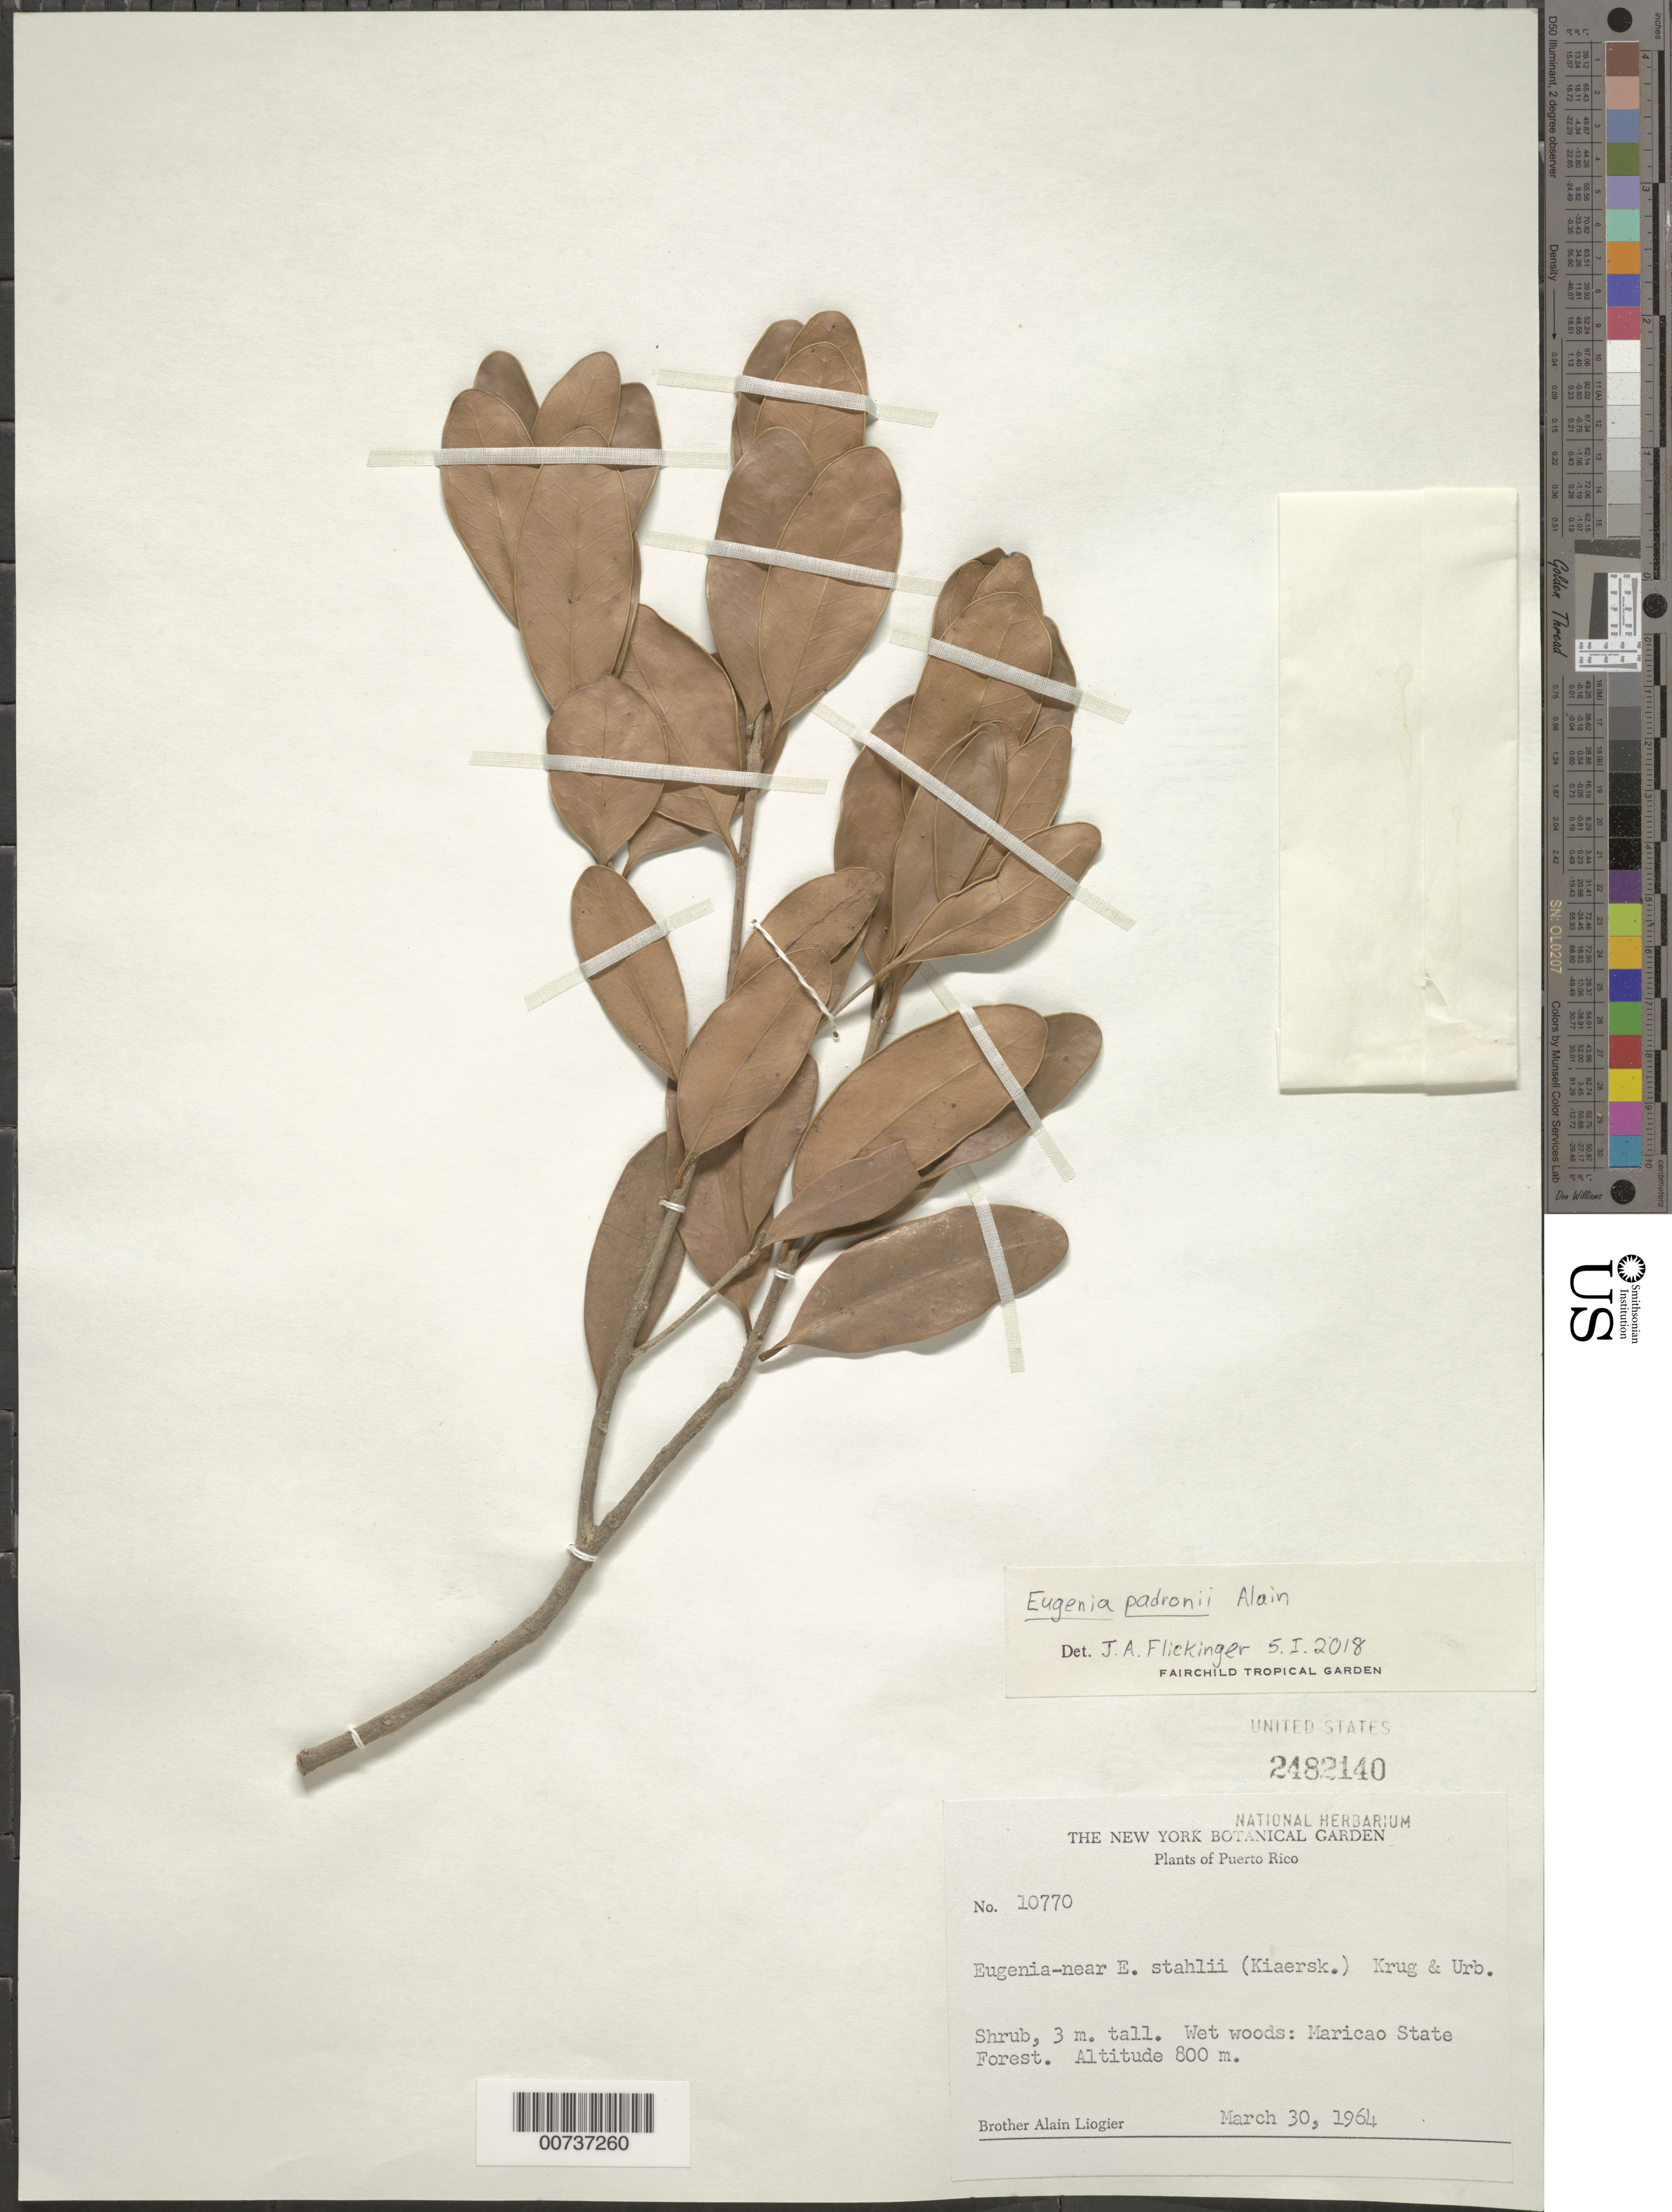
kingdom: Plantae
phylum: Tracheophyta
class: Magnoliopsida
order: Myrtales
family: Myrtaceae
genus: Eugenia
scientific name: Eugenia padronii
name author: Alain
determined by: Flickinger, Jonathan A.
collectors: A. H. Liogier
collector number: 10770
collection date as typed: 30 Mar 1964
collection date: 1964-03-30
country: Puerto Rico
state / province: Maricao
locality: Maricao State Forest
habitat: Wet woods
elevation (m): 800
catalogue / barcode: US 2482140